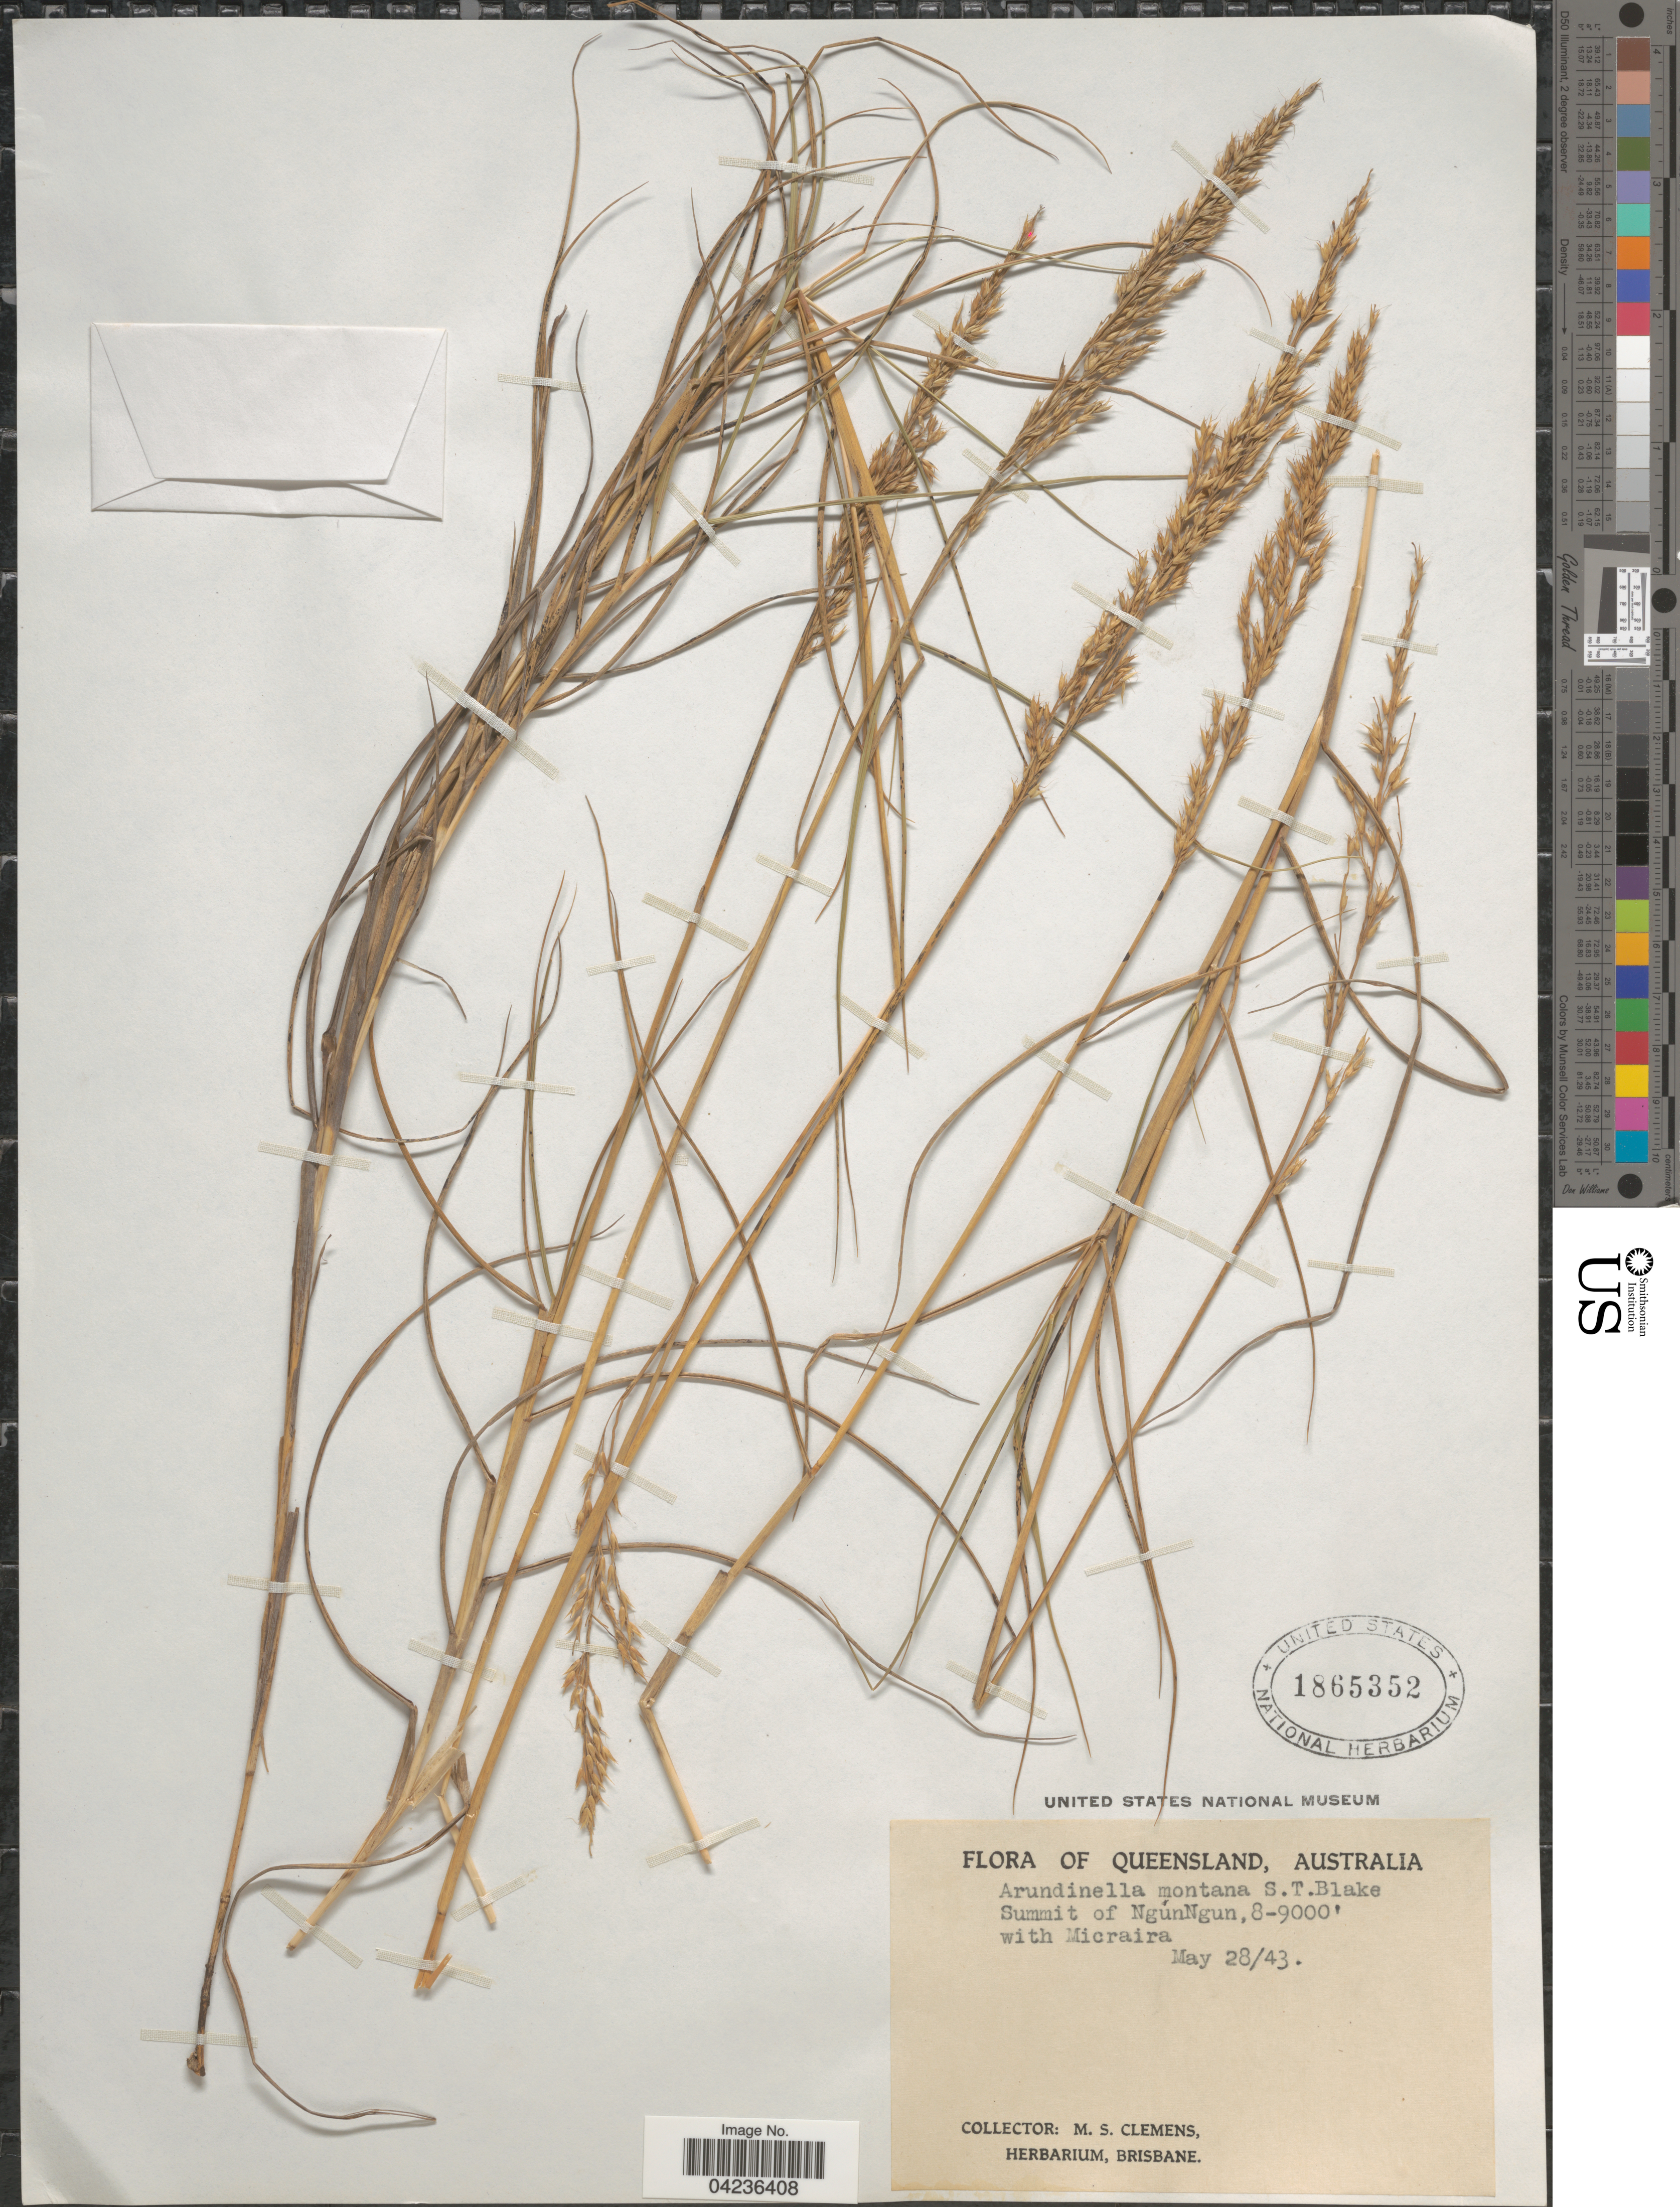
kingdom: Plantae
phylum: Tracheophyta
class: Liliopsida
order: Poales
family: Poaceae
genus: Arundinella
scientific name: Arundinella montana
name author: S.T. Blake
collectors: M. S. Clemens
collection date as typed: Transcribed d/m/y: 28/5/43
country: Australia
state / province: Queensland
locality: Summit of NgúnNgun.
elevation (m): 2438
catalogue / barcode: US 1865352